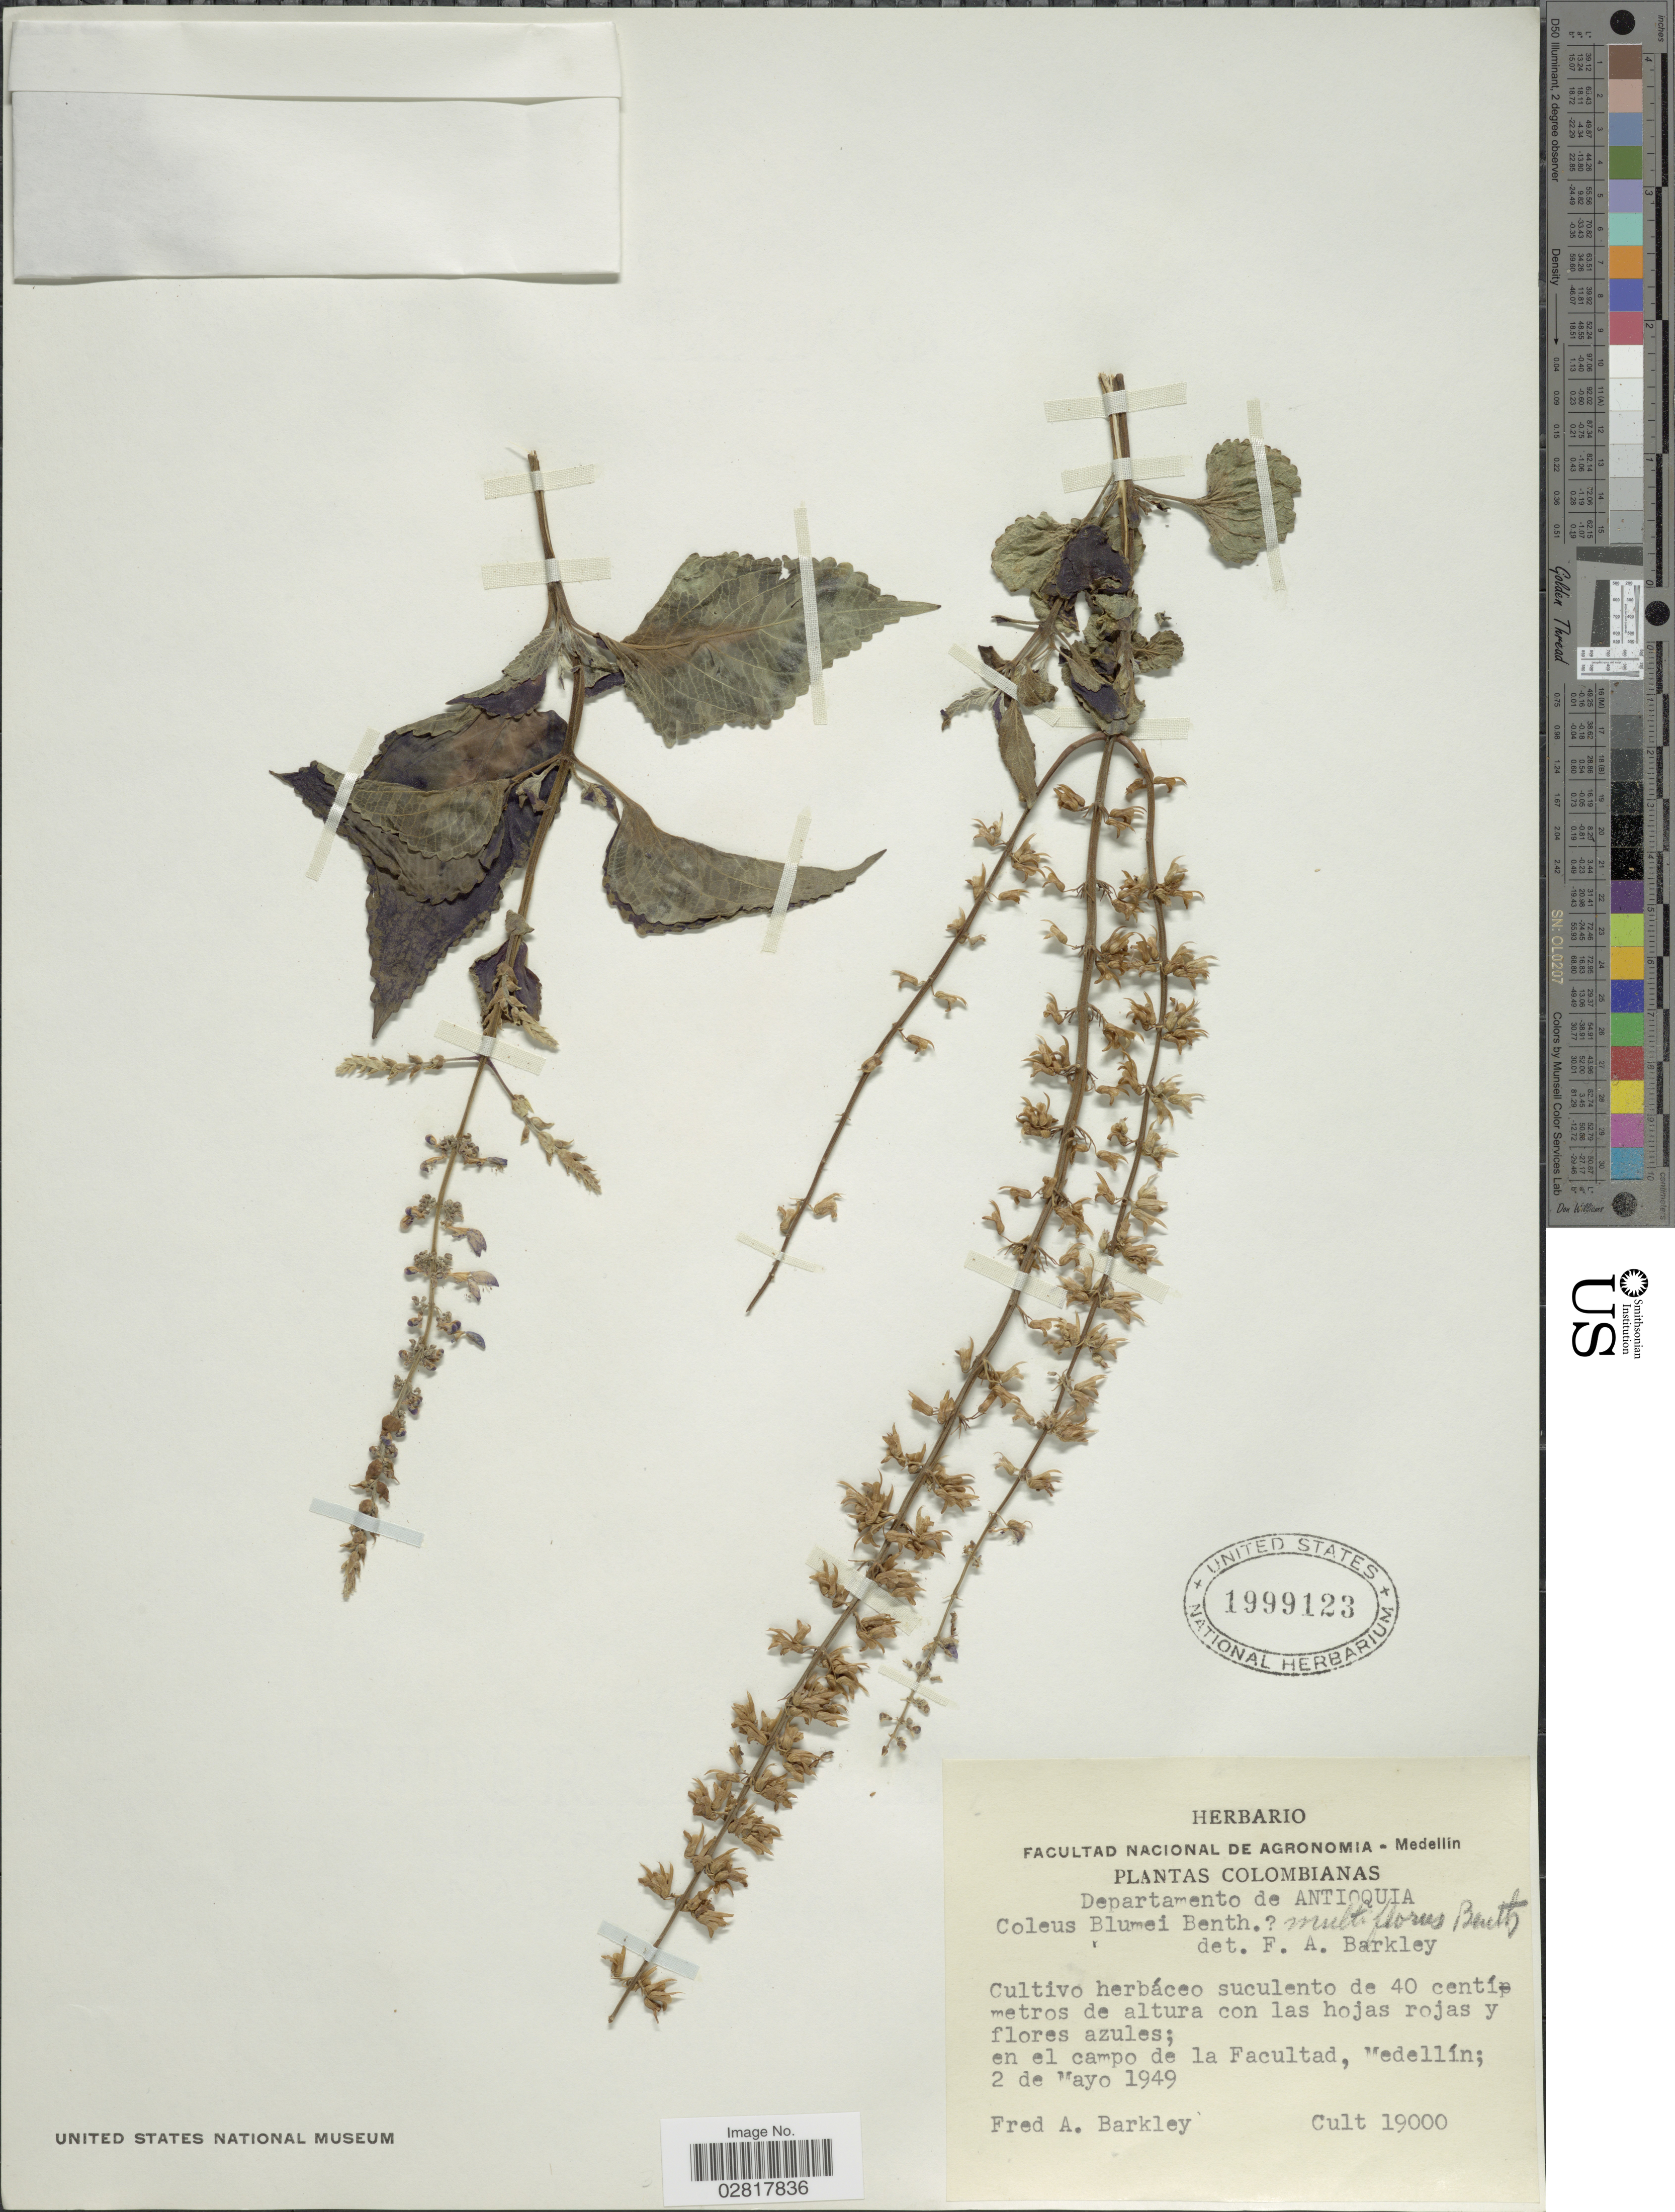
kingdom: Plantae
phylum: Tracheophyta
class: Magnoliopsida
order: Lamiales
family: Lamiaceae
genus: Plectranthus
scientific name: Plectranthus scutellarioides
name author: (L.) R. Br.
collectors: F. A. Barkley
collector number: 19000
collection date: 1949-05-02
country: Colombia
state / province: Antioquia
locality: Colombianas. Departamento de Antioquia. en el campo de la Facultad, Medellín.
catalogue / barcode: US 1999123